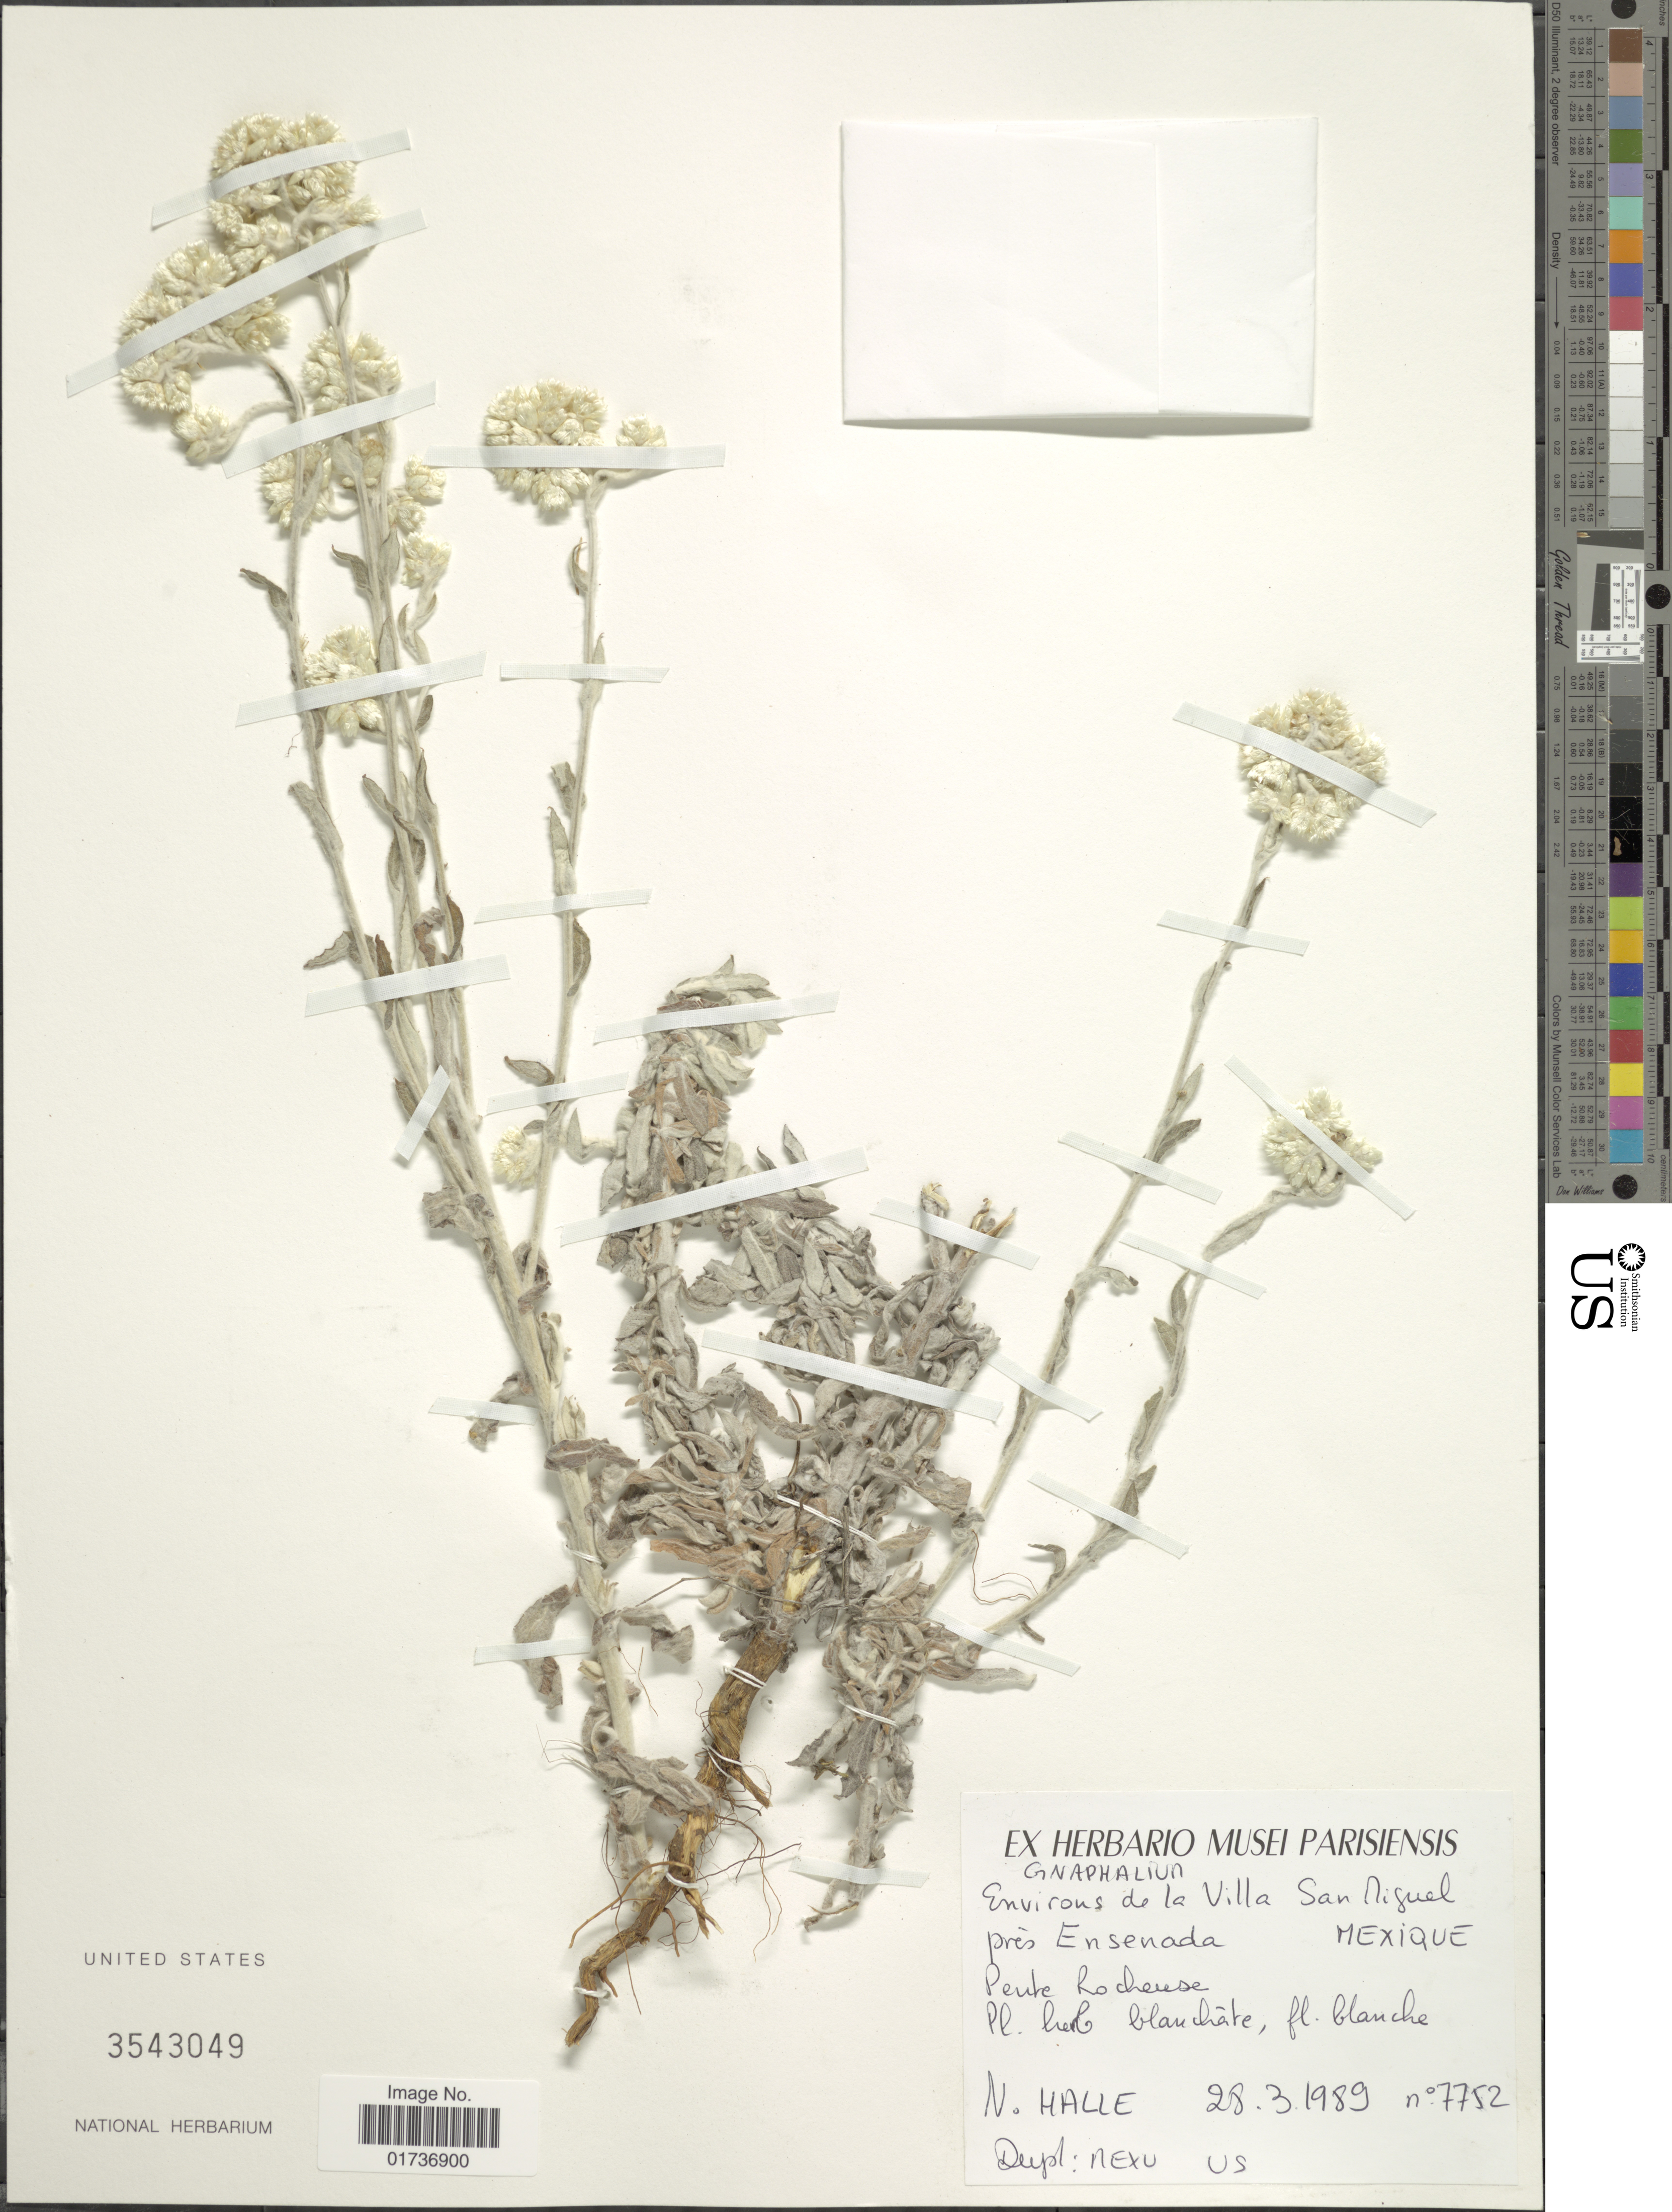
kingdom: Plantae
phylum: Tracheophyta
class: Magnoliopsida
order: Asterales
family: Asteraceae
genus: Gnaphalium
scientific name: Gnaphalium sp.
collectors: N. Hallé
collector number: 7752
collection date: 1989-03-28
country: Mexico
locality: Environs de la Villa San Miguel près Ensenada, Pentre Rocheuse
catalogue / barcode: US 3543049